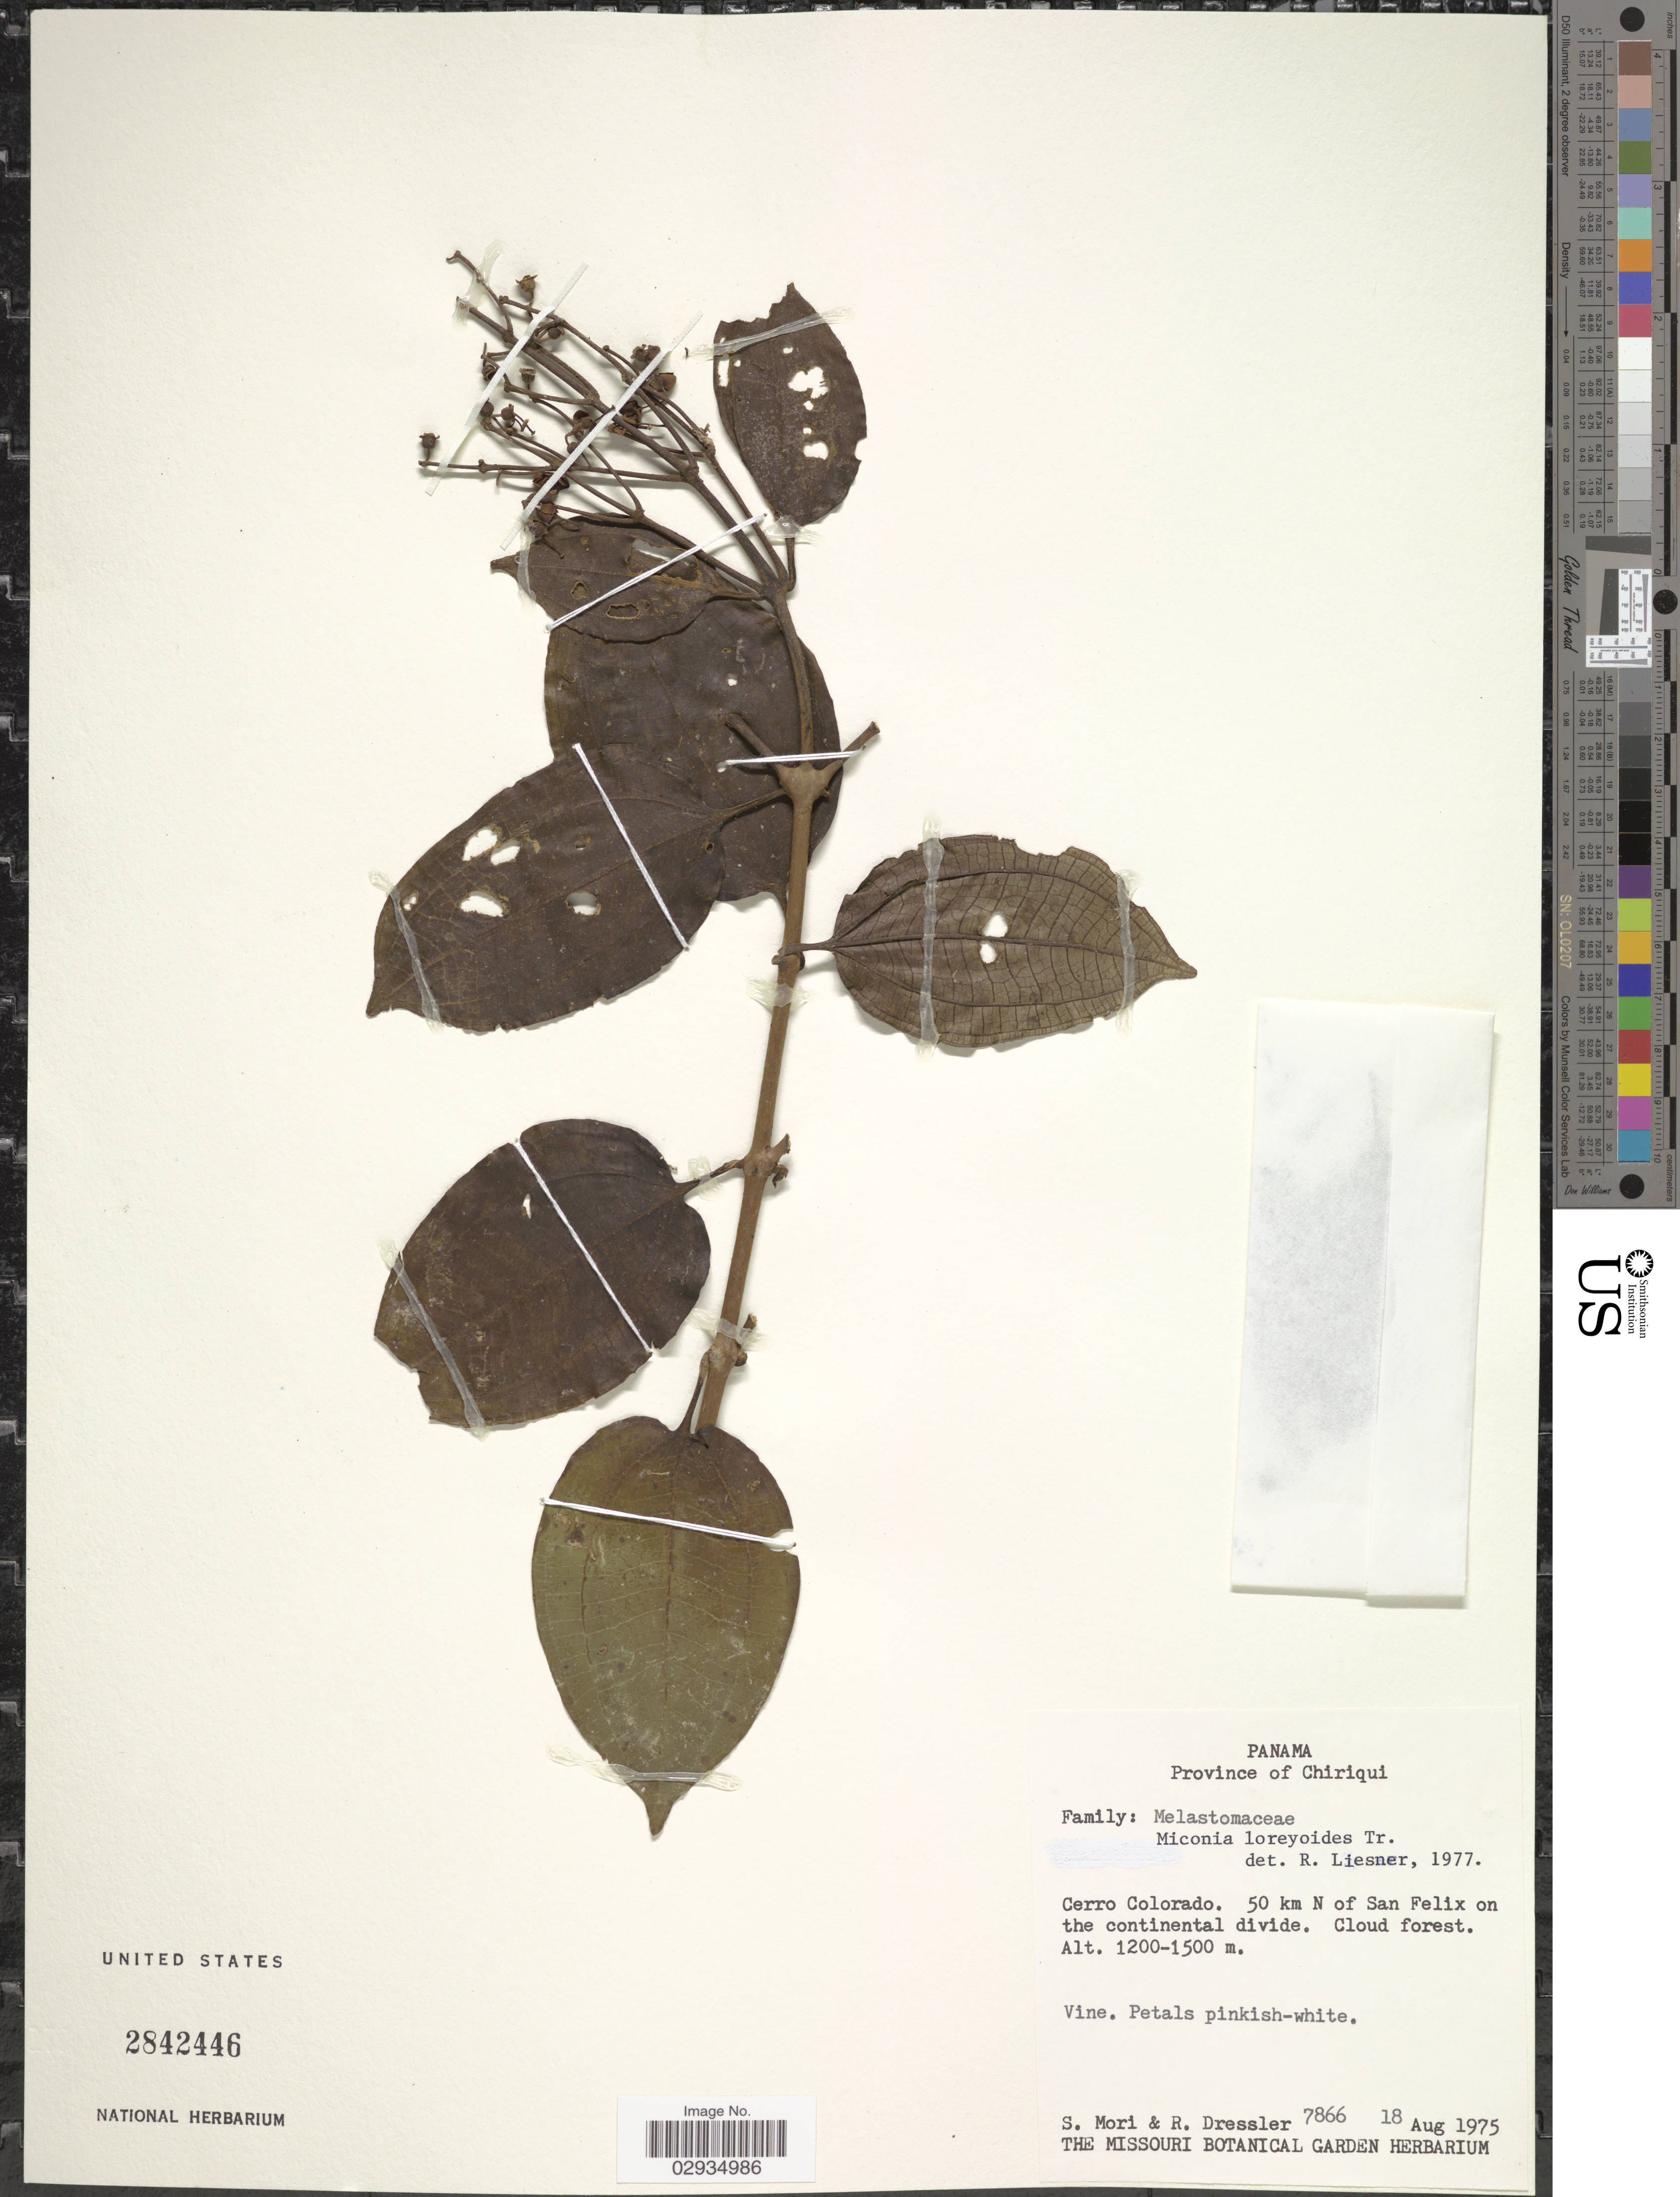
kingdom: Plantae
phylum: Tracheophyta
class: Magnoliopsida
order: Myrtales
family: Melastomataceae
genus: Miconia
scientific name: Miconia loreyoides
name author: Triana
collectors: S. Mori & -- Dressler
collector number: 7866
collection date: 1975-08-18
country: Panama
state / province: Chiriqui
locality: Cerro Colorado. 50 km N of San Felix on the continental divide.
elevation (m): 1200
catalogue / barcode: US 2842446